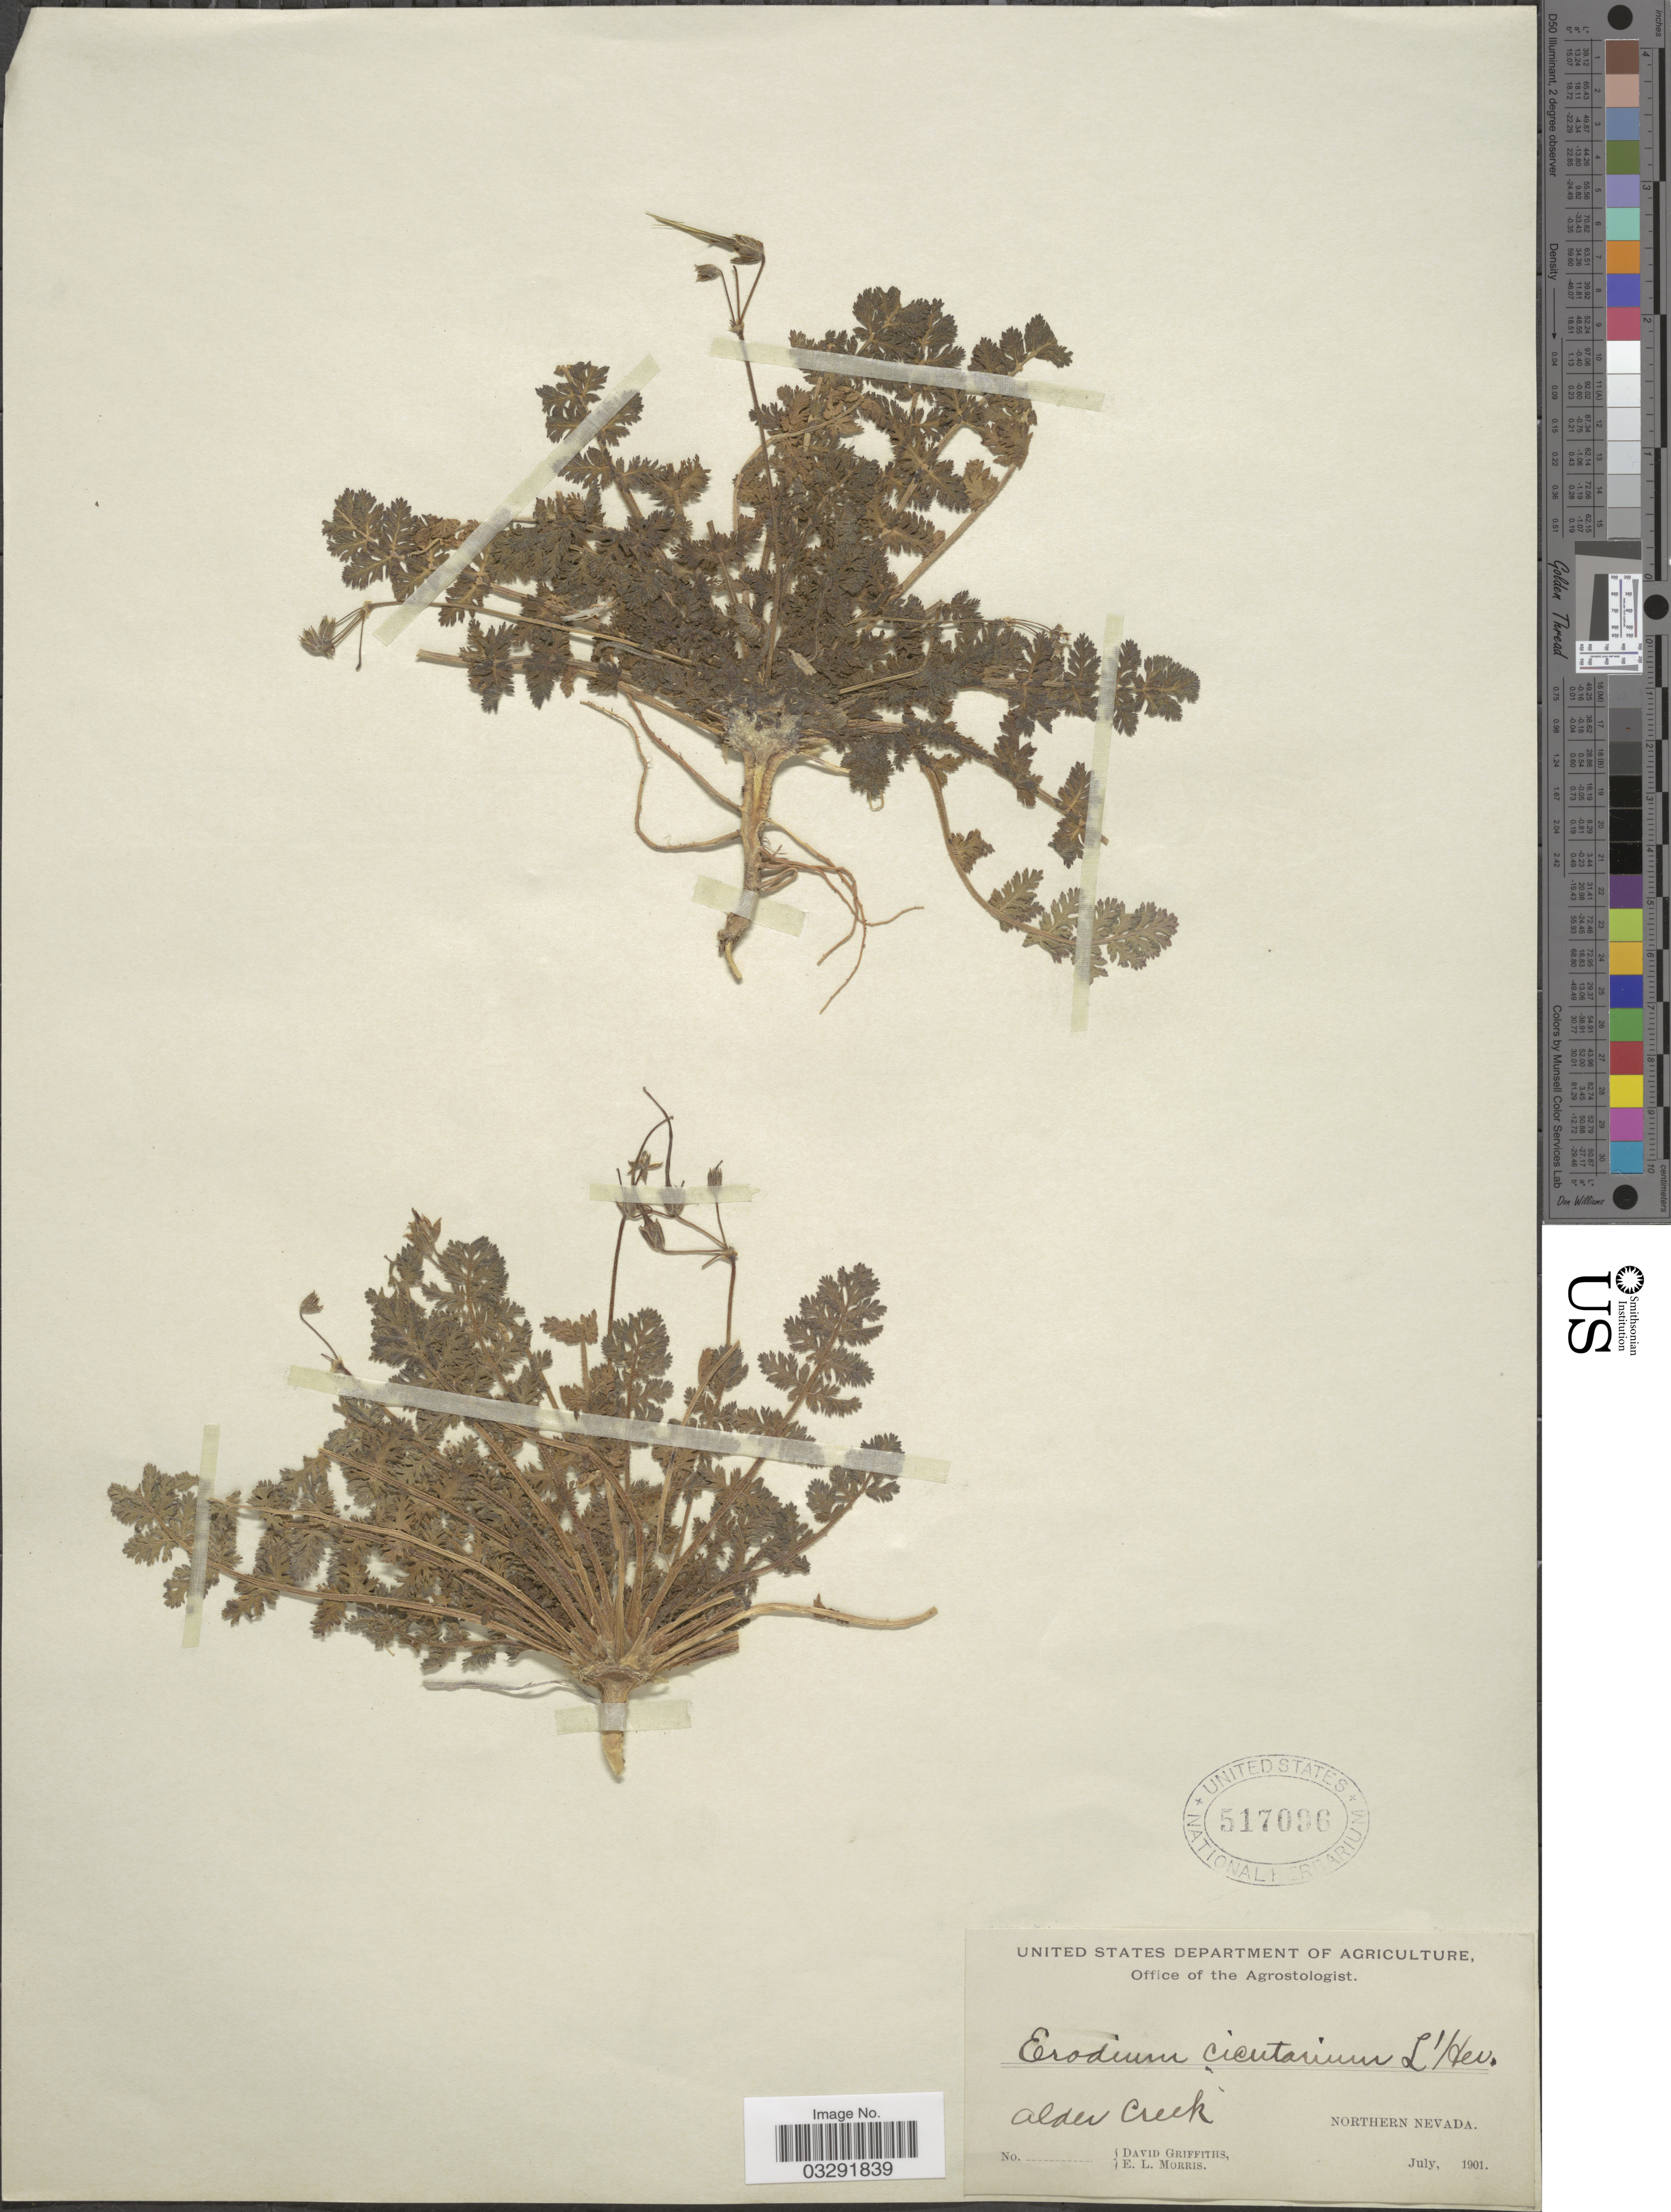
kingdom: Plantae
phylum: Tracheophyta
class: Magnoliopsida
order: Geraniales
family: Geraniaceae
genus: Erodium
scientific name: Erodium cicutarium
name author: (L.) L'Hér.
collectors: D. Griffiths & E. Morris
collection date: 1901-07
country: United States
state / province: Nevada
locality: Alder Creek. Northern Nevada.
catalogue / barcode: US 517096